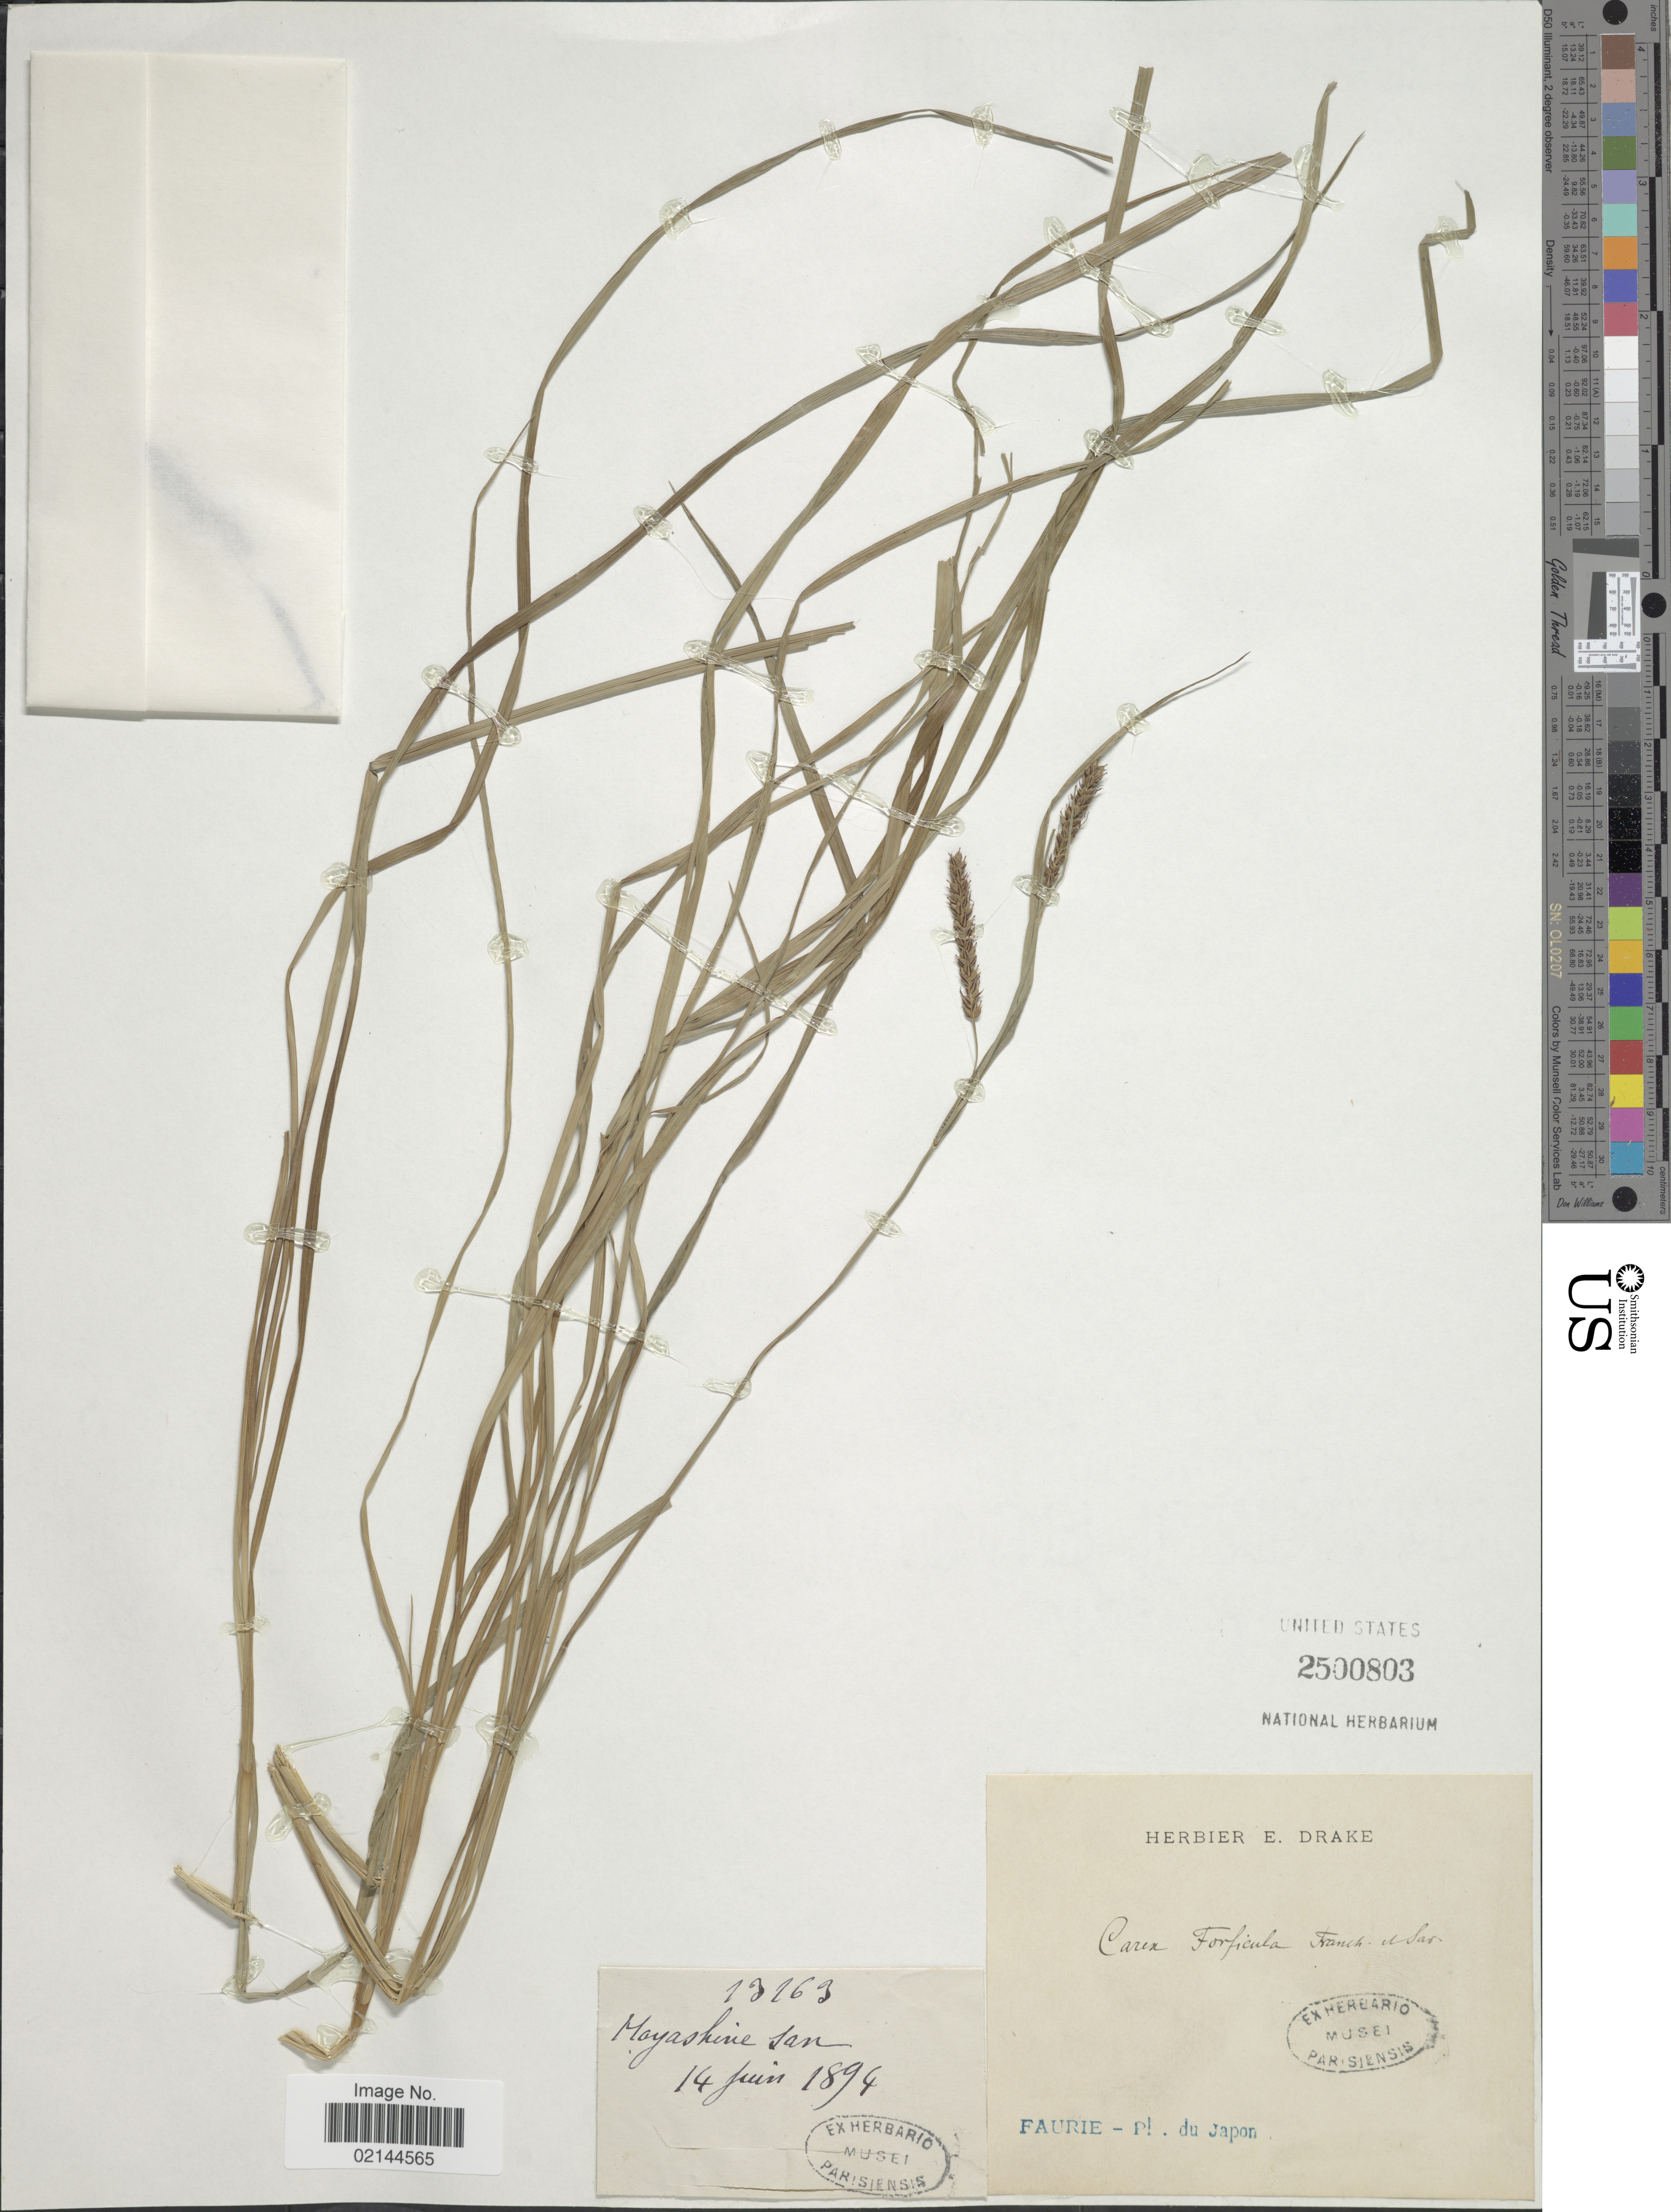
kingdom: Plantae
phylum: Tracheophyta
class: Liliopsida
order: Poales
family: Cyperaceae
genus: Carex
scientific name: Carex forficula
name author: Franch. & Sav.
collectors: -. Faurie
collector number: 13263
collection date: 1894-06-14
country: Japan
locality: Hayashine san.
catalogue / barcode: US 500803